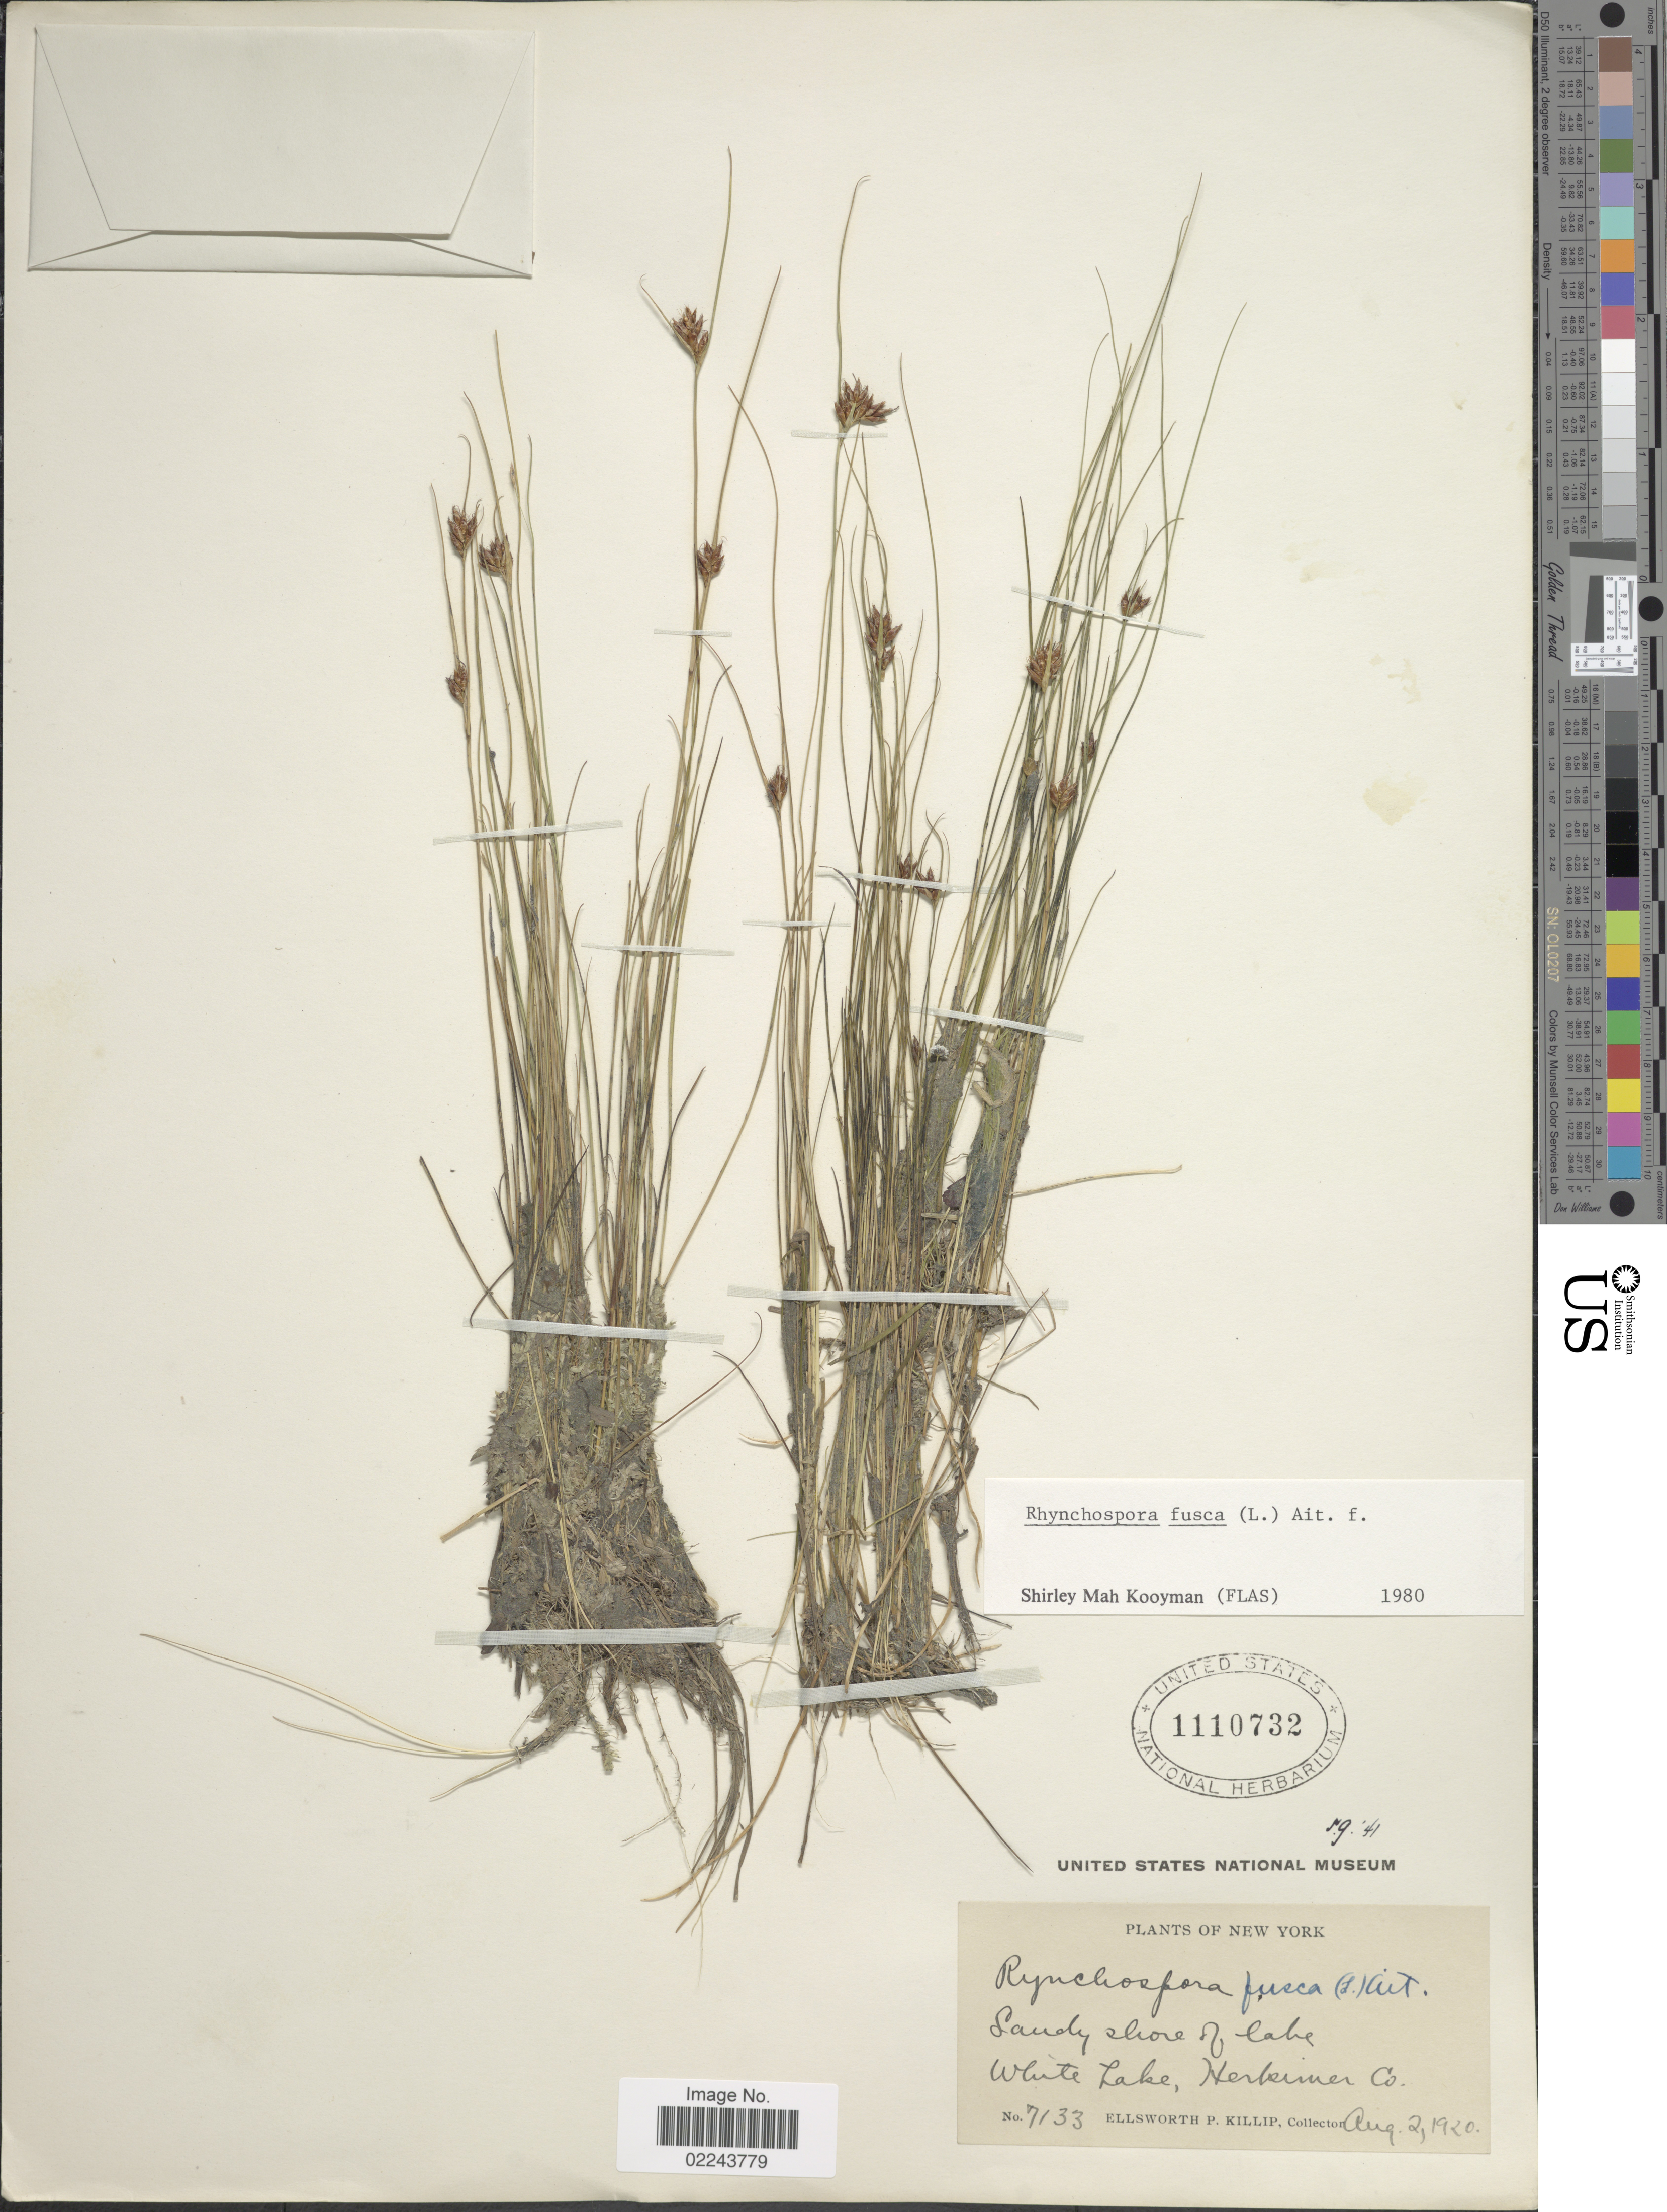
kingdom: Plantae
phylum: Tracheophyta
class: Liliopsida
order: Poales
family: Cyperaceae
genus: Rhynchospora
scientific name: Rhynchospora fusca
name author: (L.) W.T. Aiton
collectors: E. P. Killip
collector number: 7133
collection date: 1920-08-02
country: United States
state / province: New York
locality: White Lake, Herkimer Co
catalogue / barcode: US 1110732